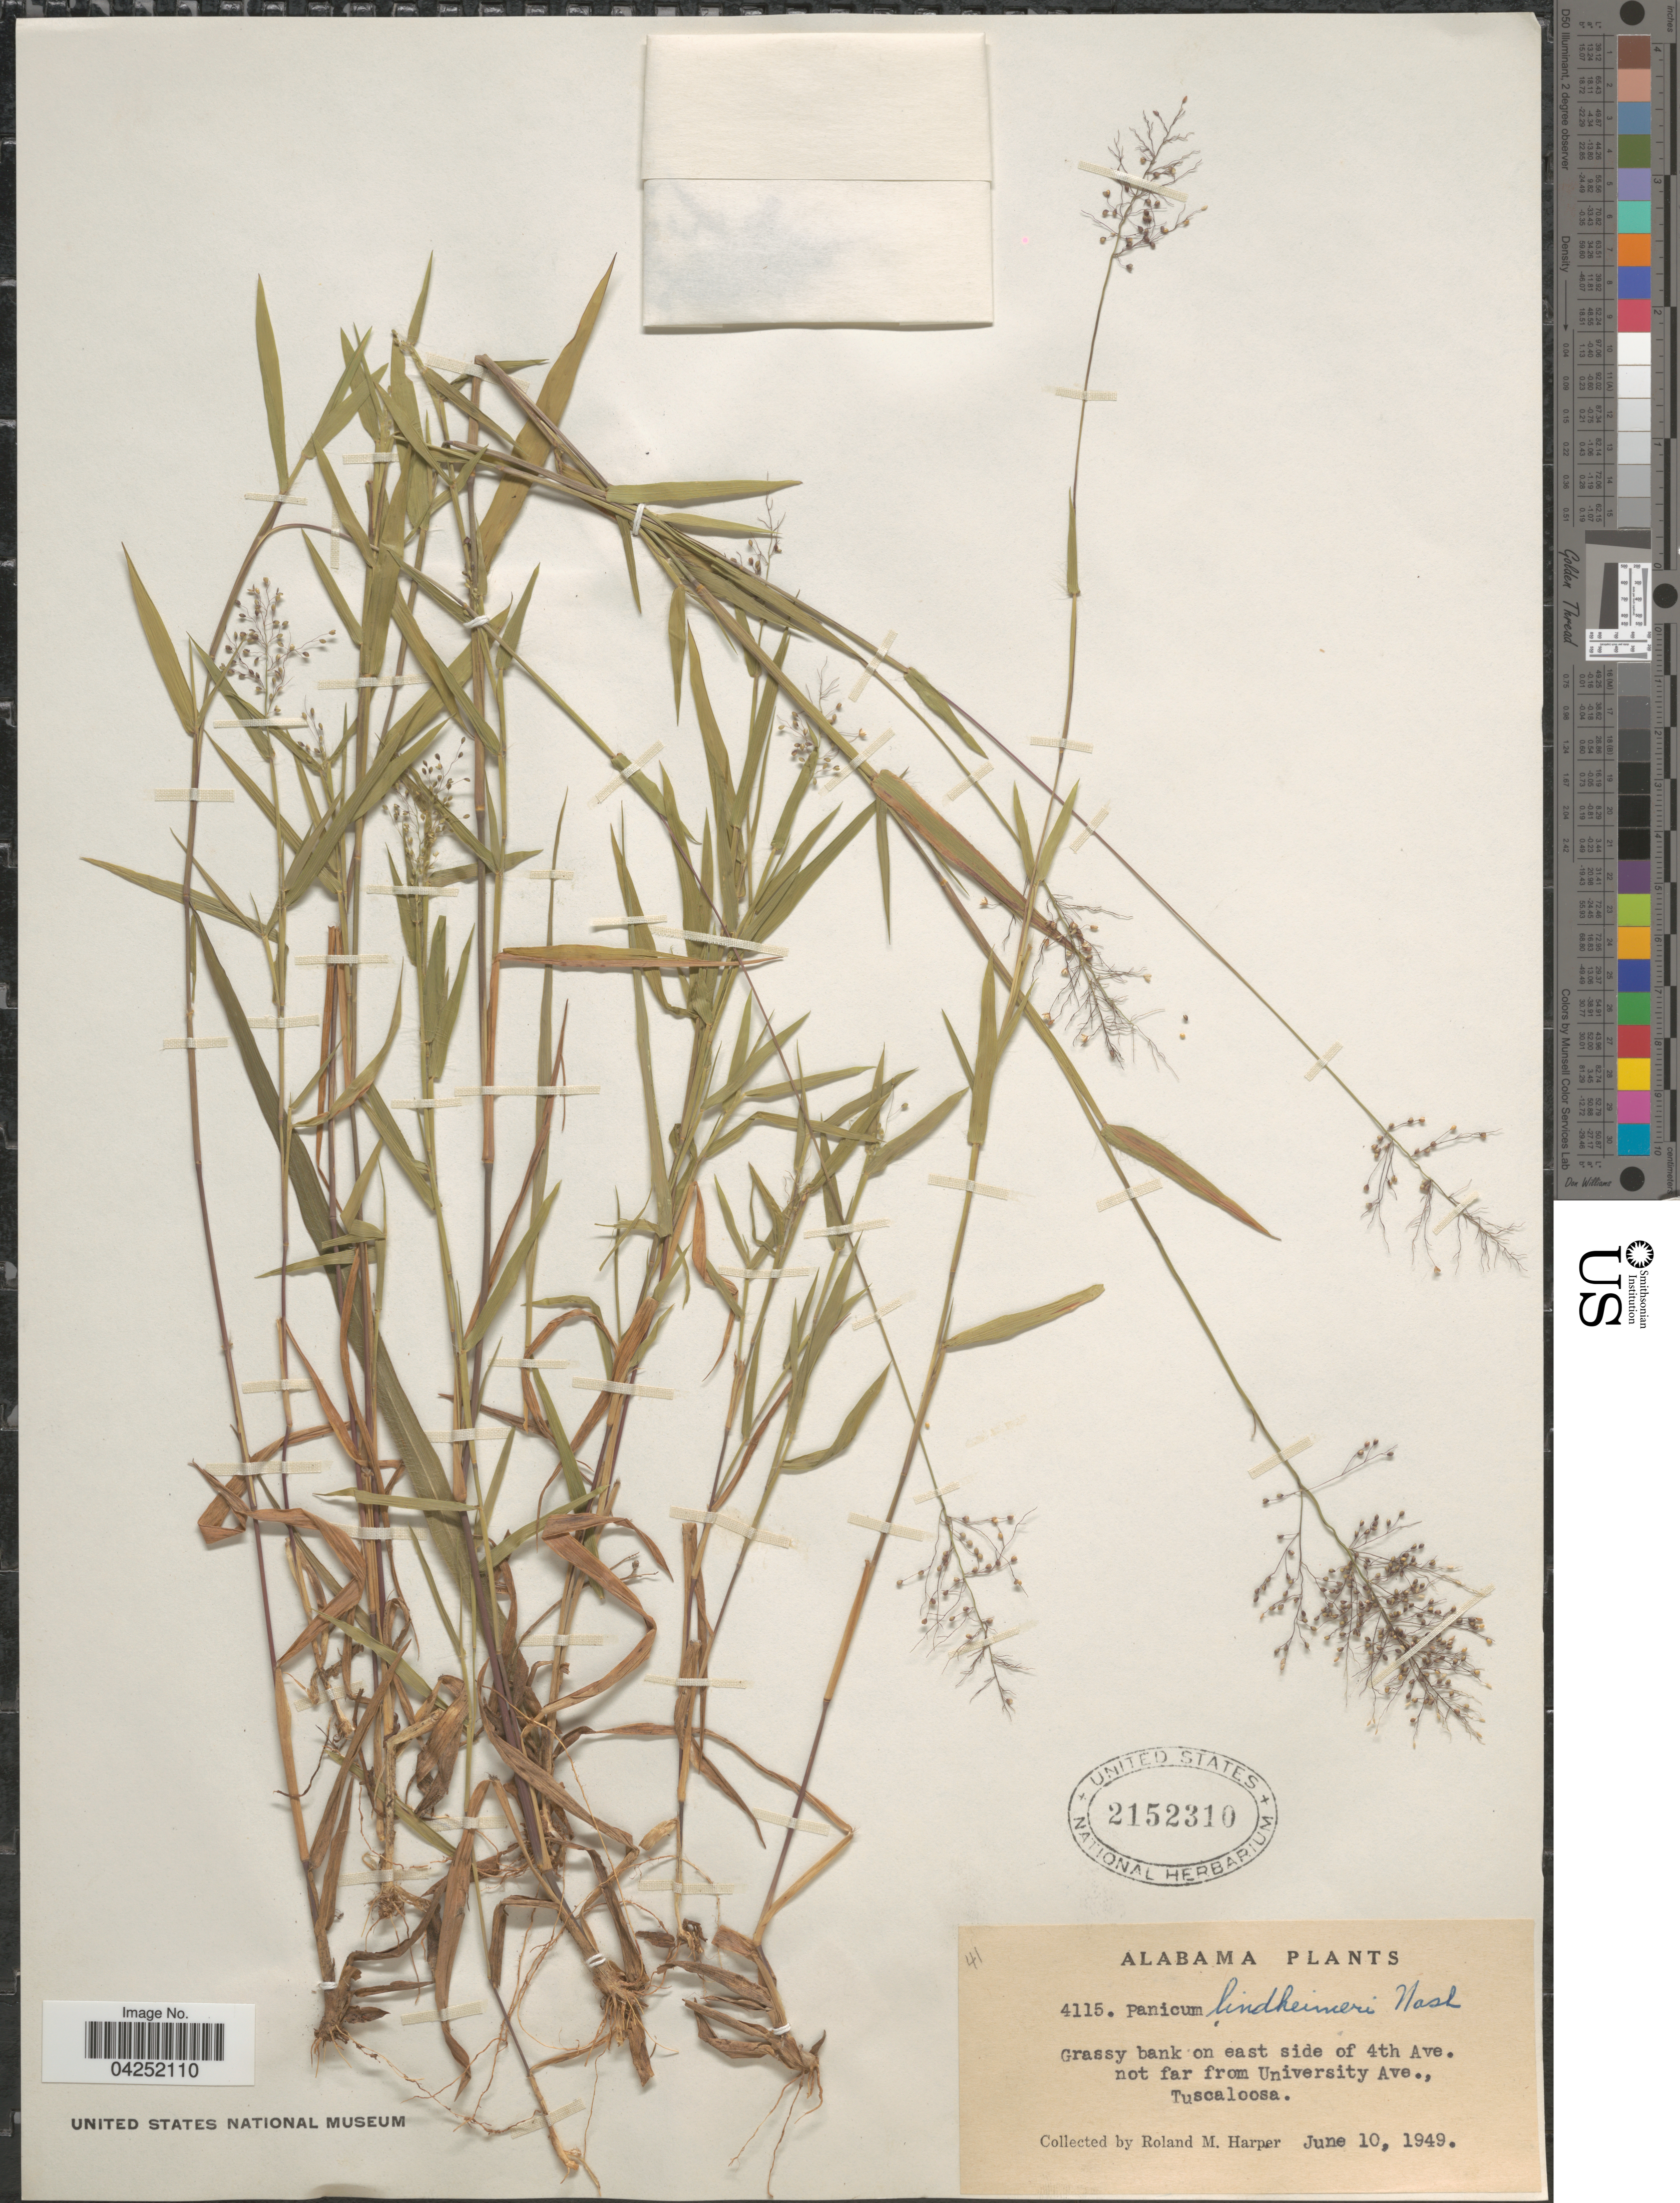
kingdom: Plantae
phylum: Tracheophyta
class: Liliopsida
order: Poales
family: Poaceae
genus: Dichanthelium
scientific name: Dichanthelium acuminatum var. lindheimeri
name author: (Nash) Gould & C.A. Clark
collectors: R. M. Harper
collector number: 4115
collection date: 1949-06-10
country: United States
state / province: Alabama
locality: Grassy bank on east side of 4th Ave. not far from University Ave., Tuscaloosa.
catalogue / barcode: US 2152310